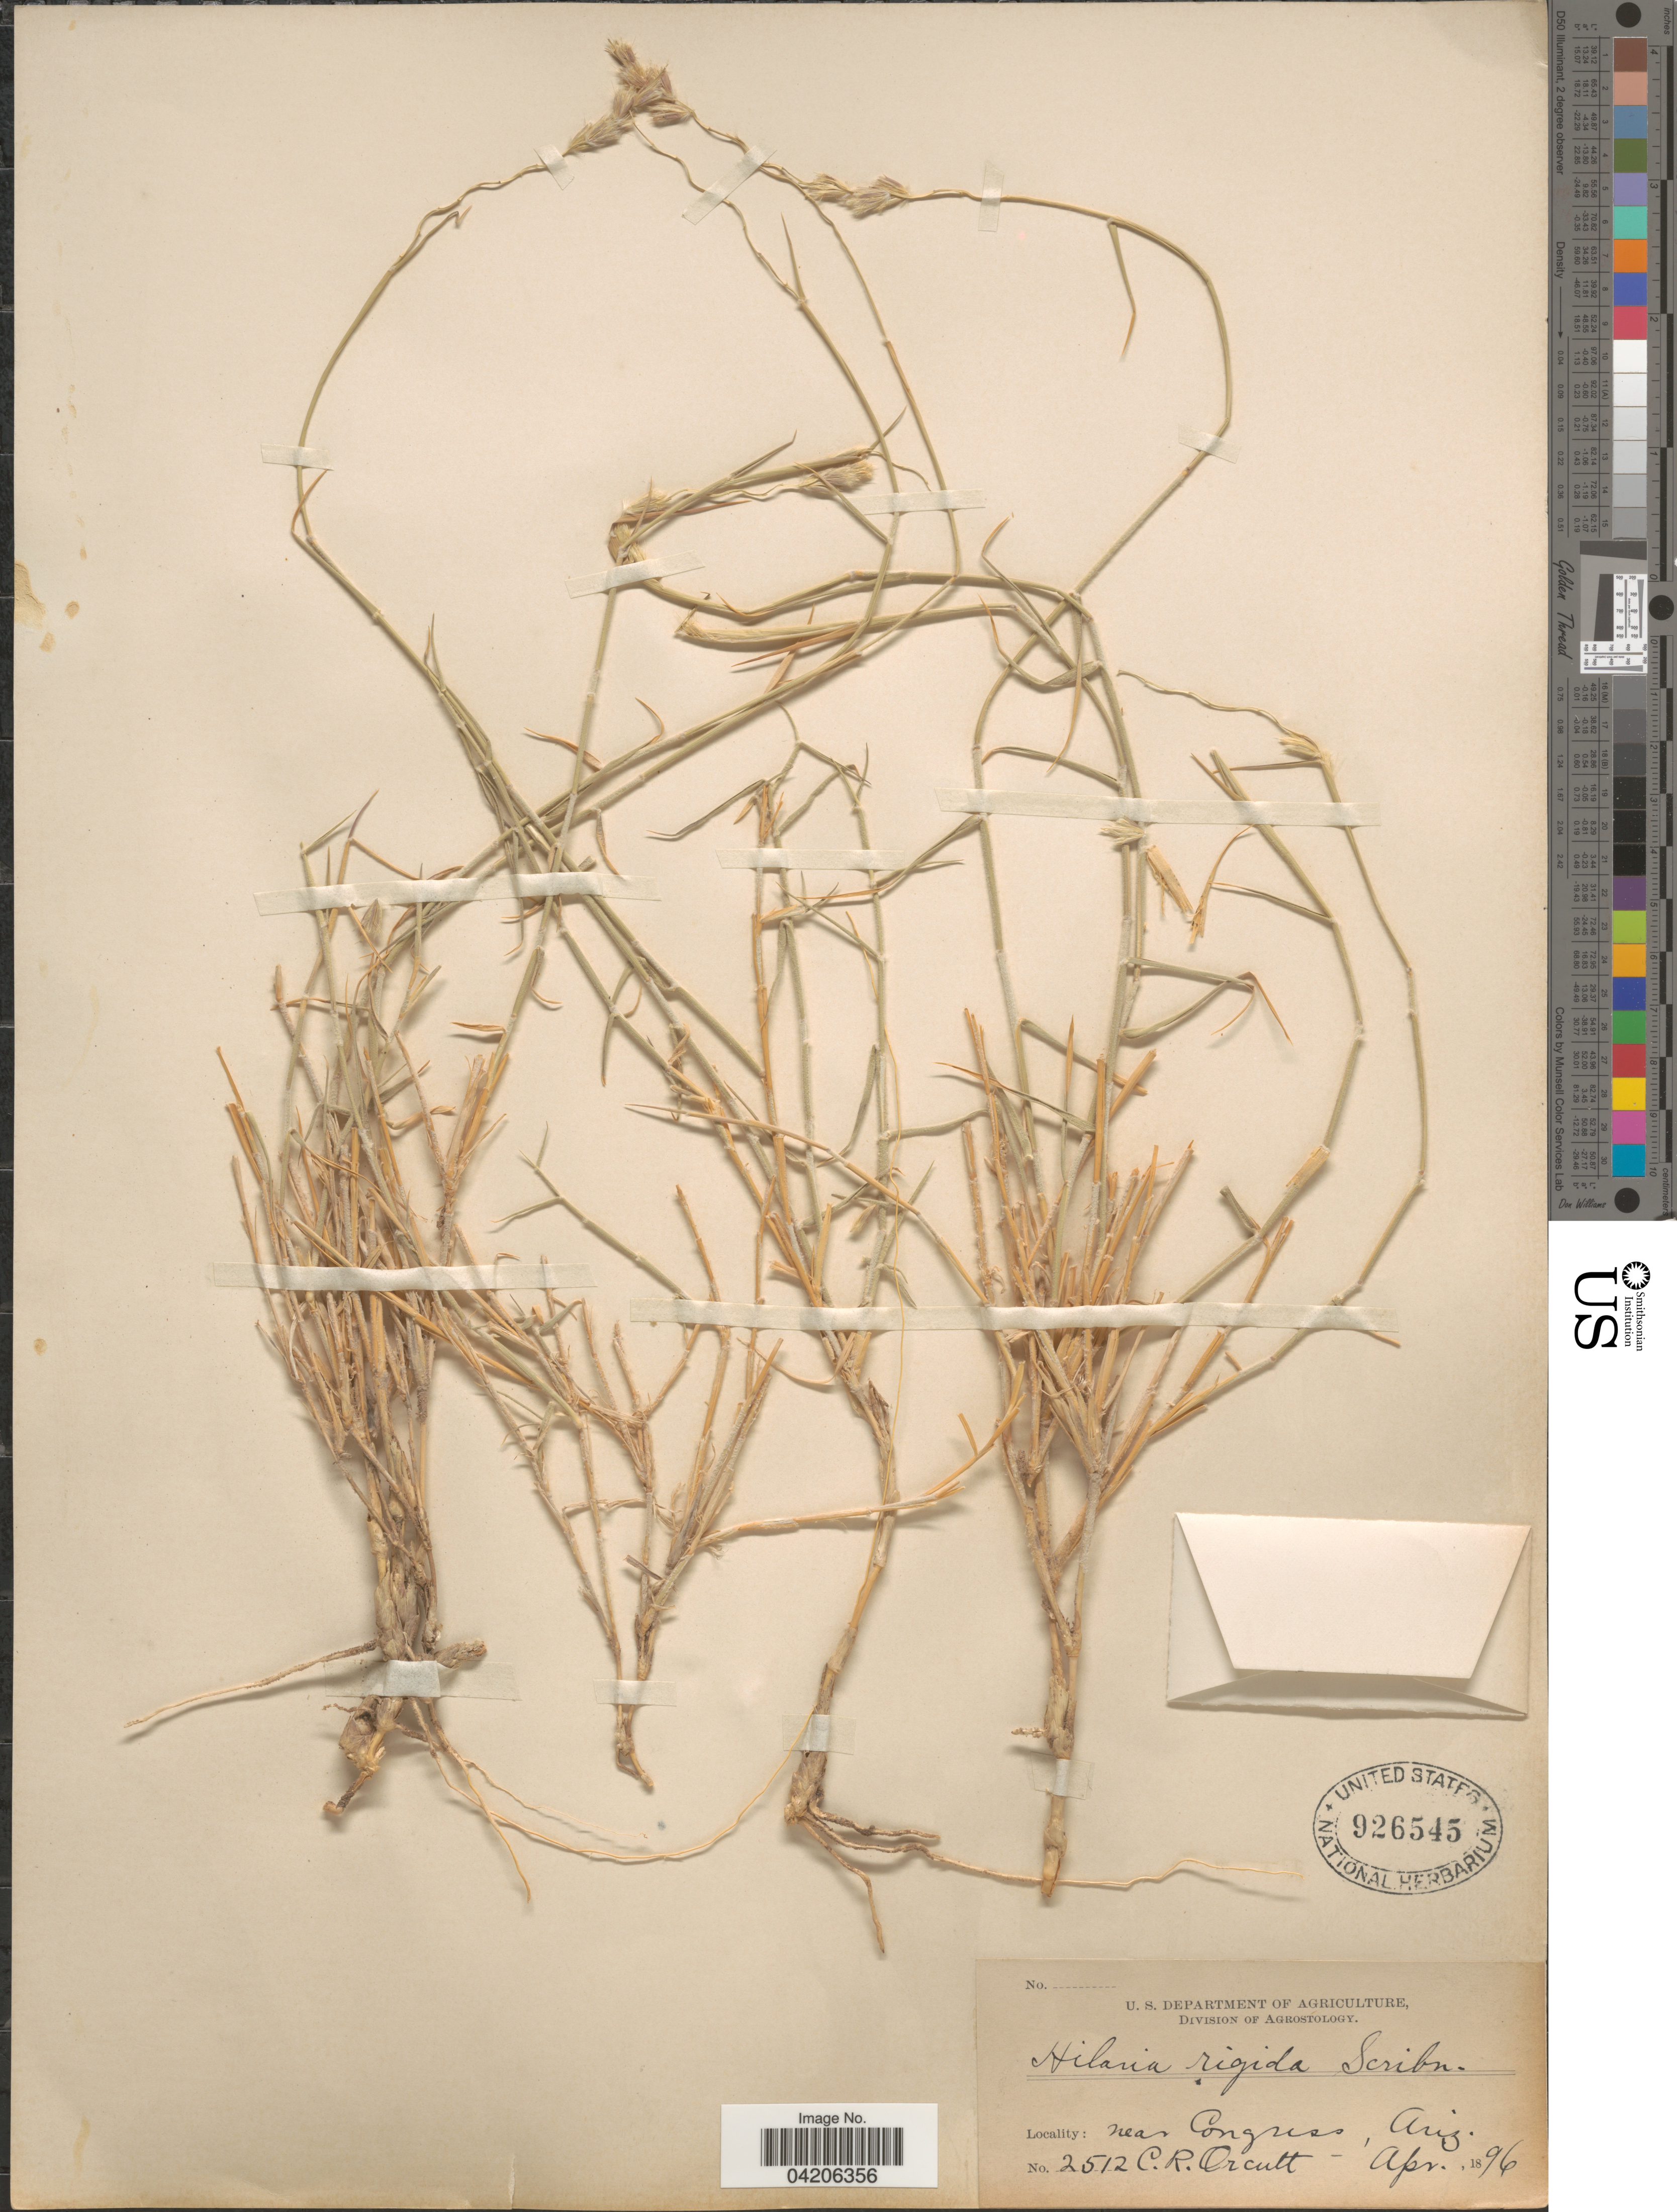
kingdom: Plantae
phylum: Tracheophyta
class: Liliopsida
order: Poales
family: Poaceae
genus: Hilaria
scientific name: Hilaria rigida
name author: (Thurb.) Benth. ex Scribn.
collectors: C. R. Orcutt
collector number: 2512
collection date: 1896-04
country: United States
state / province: Arizona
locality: Near Congress.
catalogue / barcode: US 926545